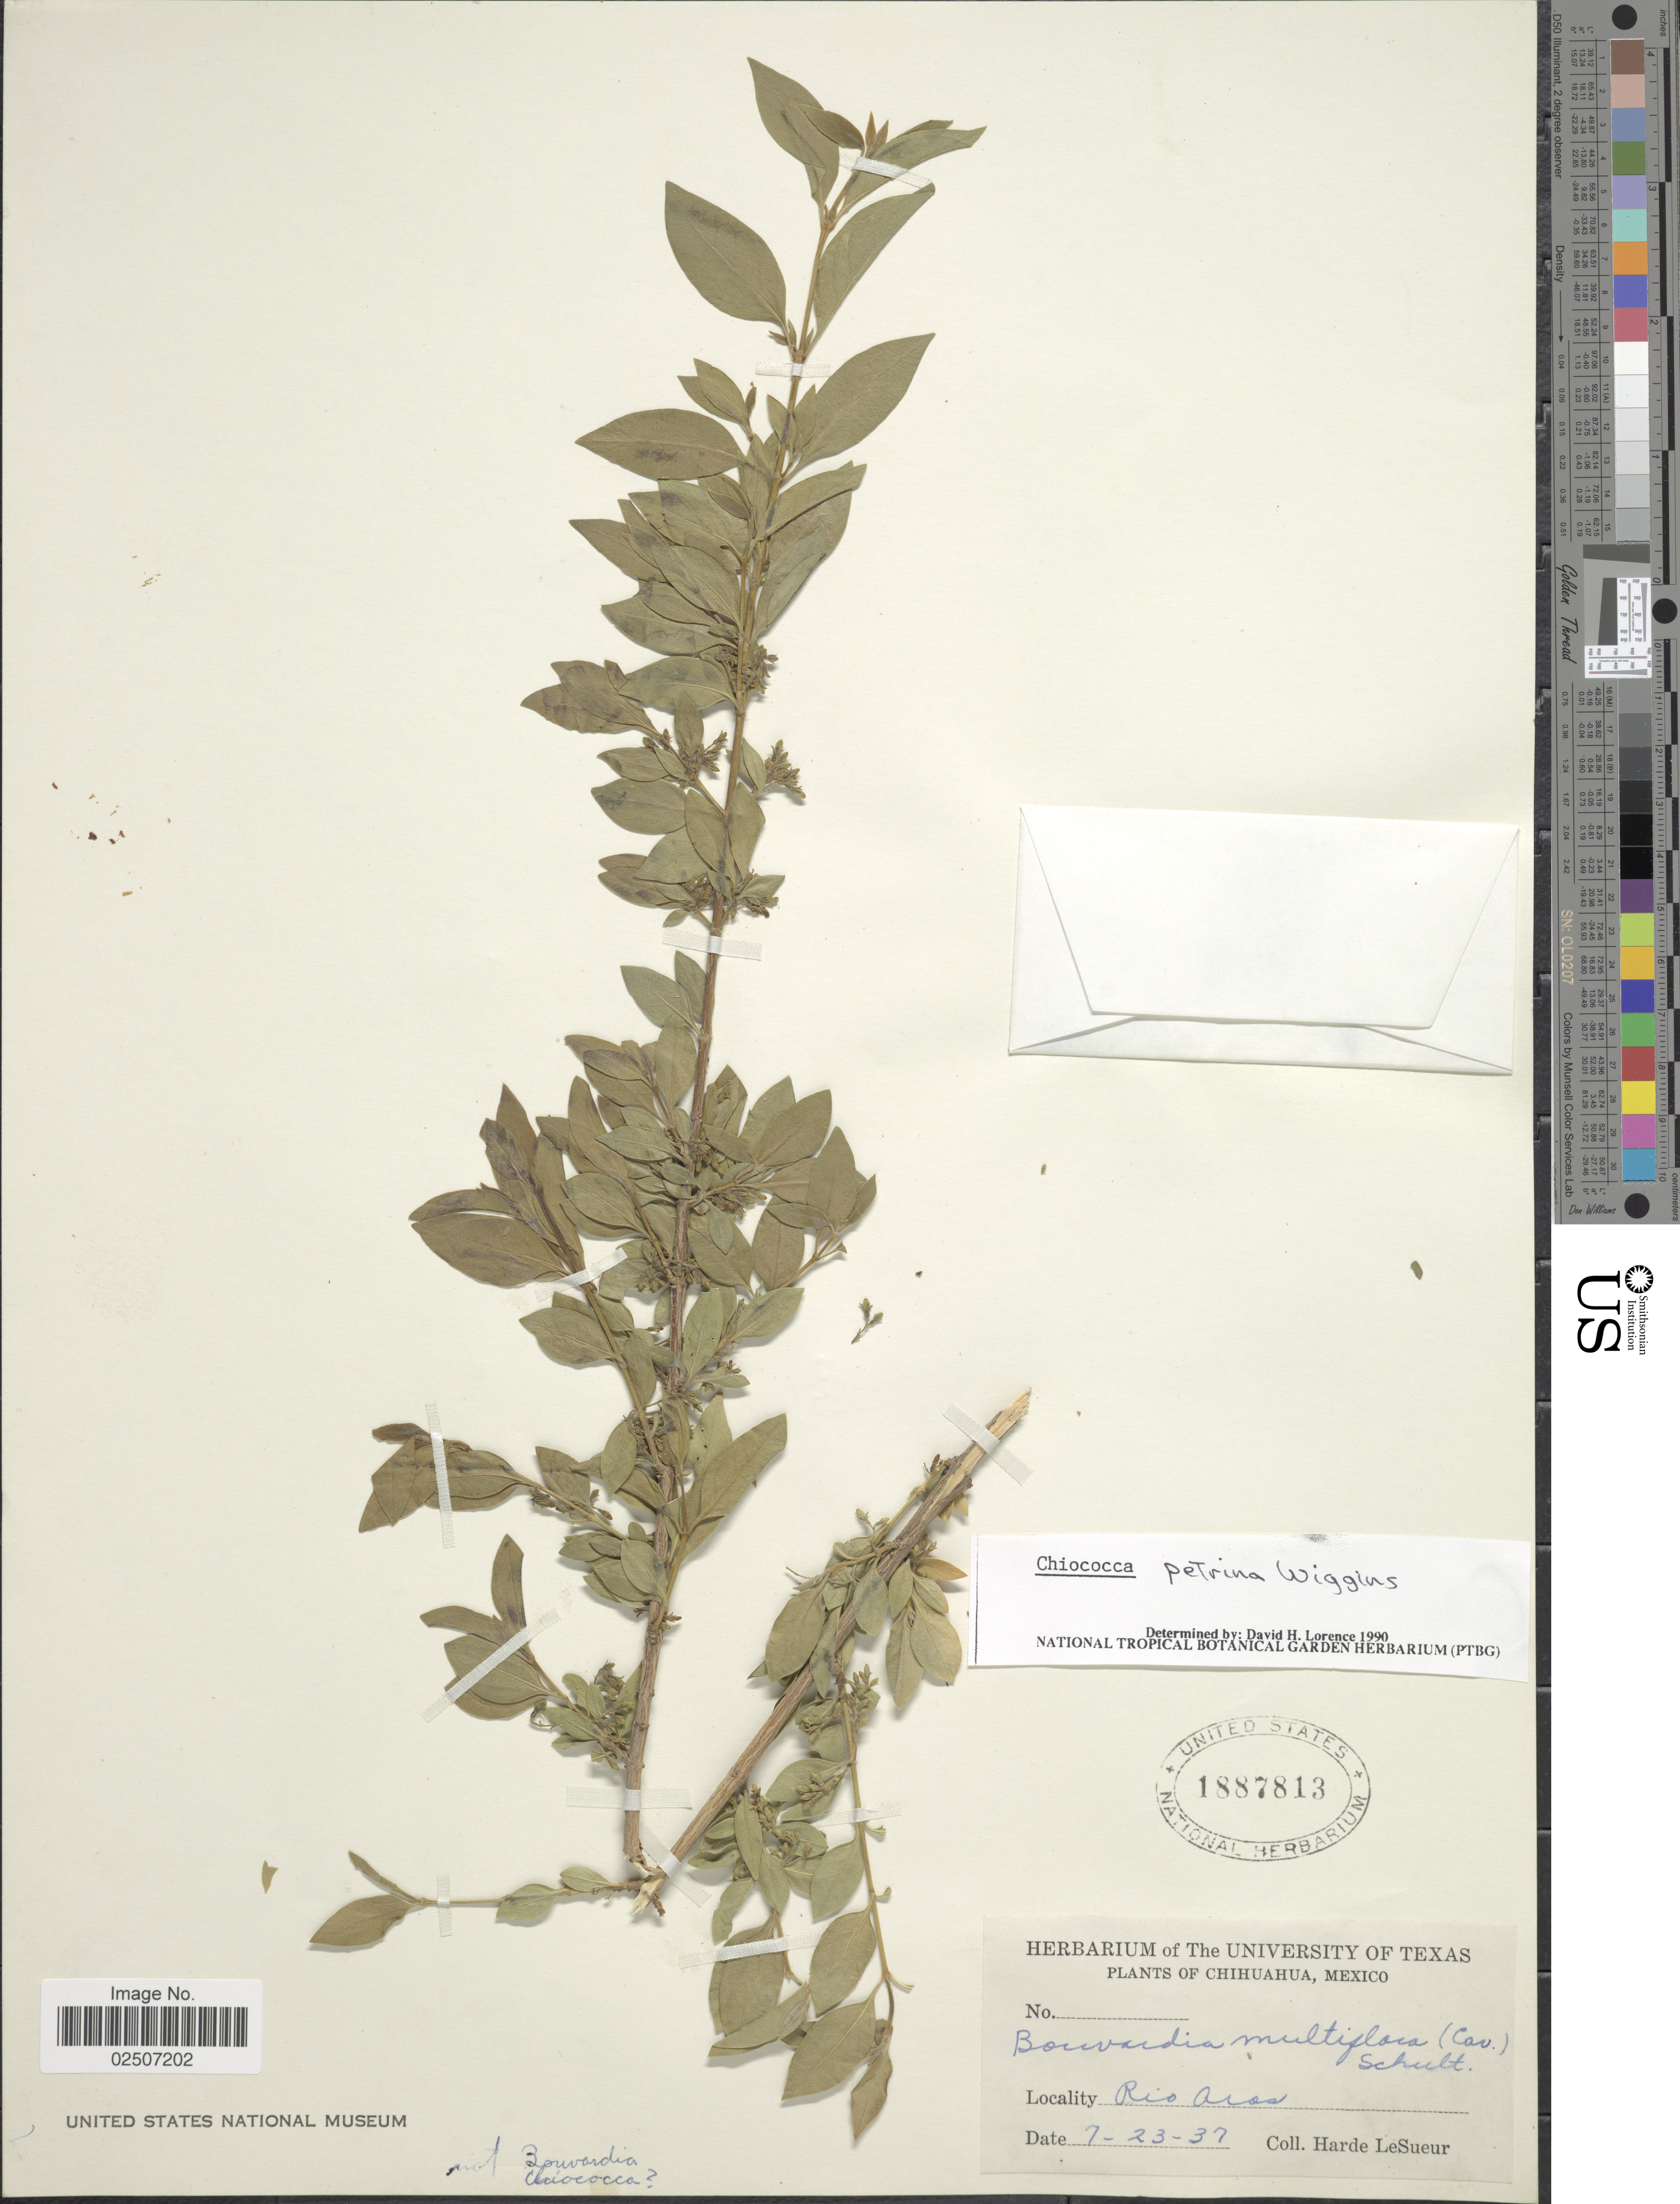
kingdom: Plantae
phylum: Tracheophyta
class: Magnoliopsida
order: Gentianales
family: Rubiaceae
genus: Chiococca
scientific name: Chiococca petrina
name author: Wiggins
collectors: H. LeSueur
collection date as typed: Transcribed d/m/y: 23/7/37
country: Mexico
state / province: Chihuahua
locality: Rio Aros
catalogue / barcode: US 1887813